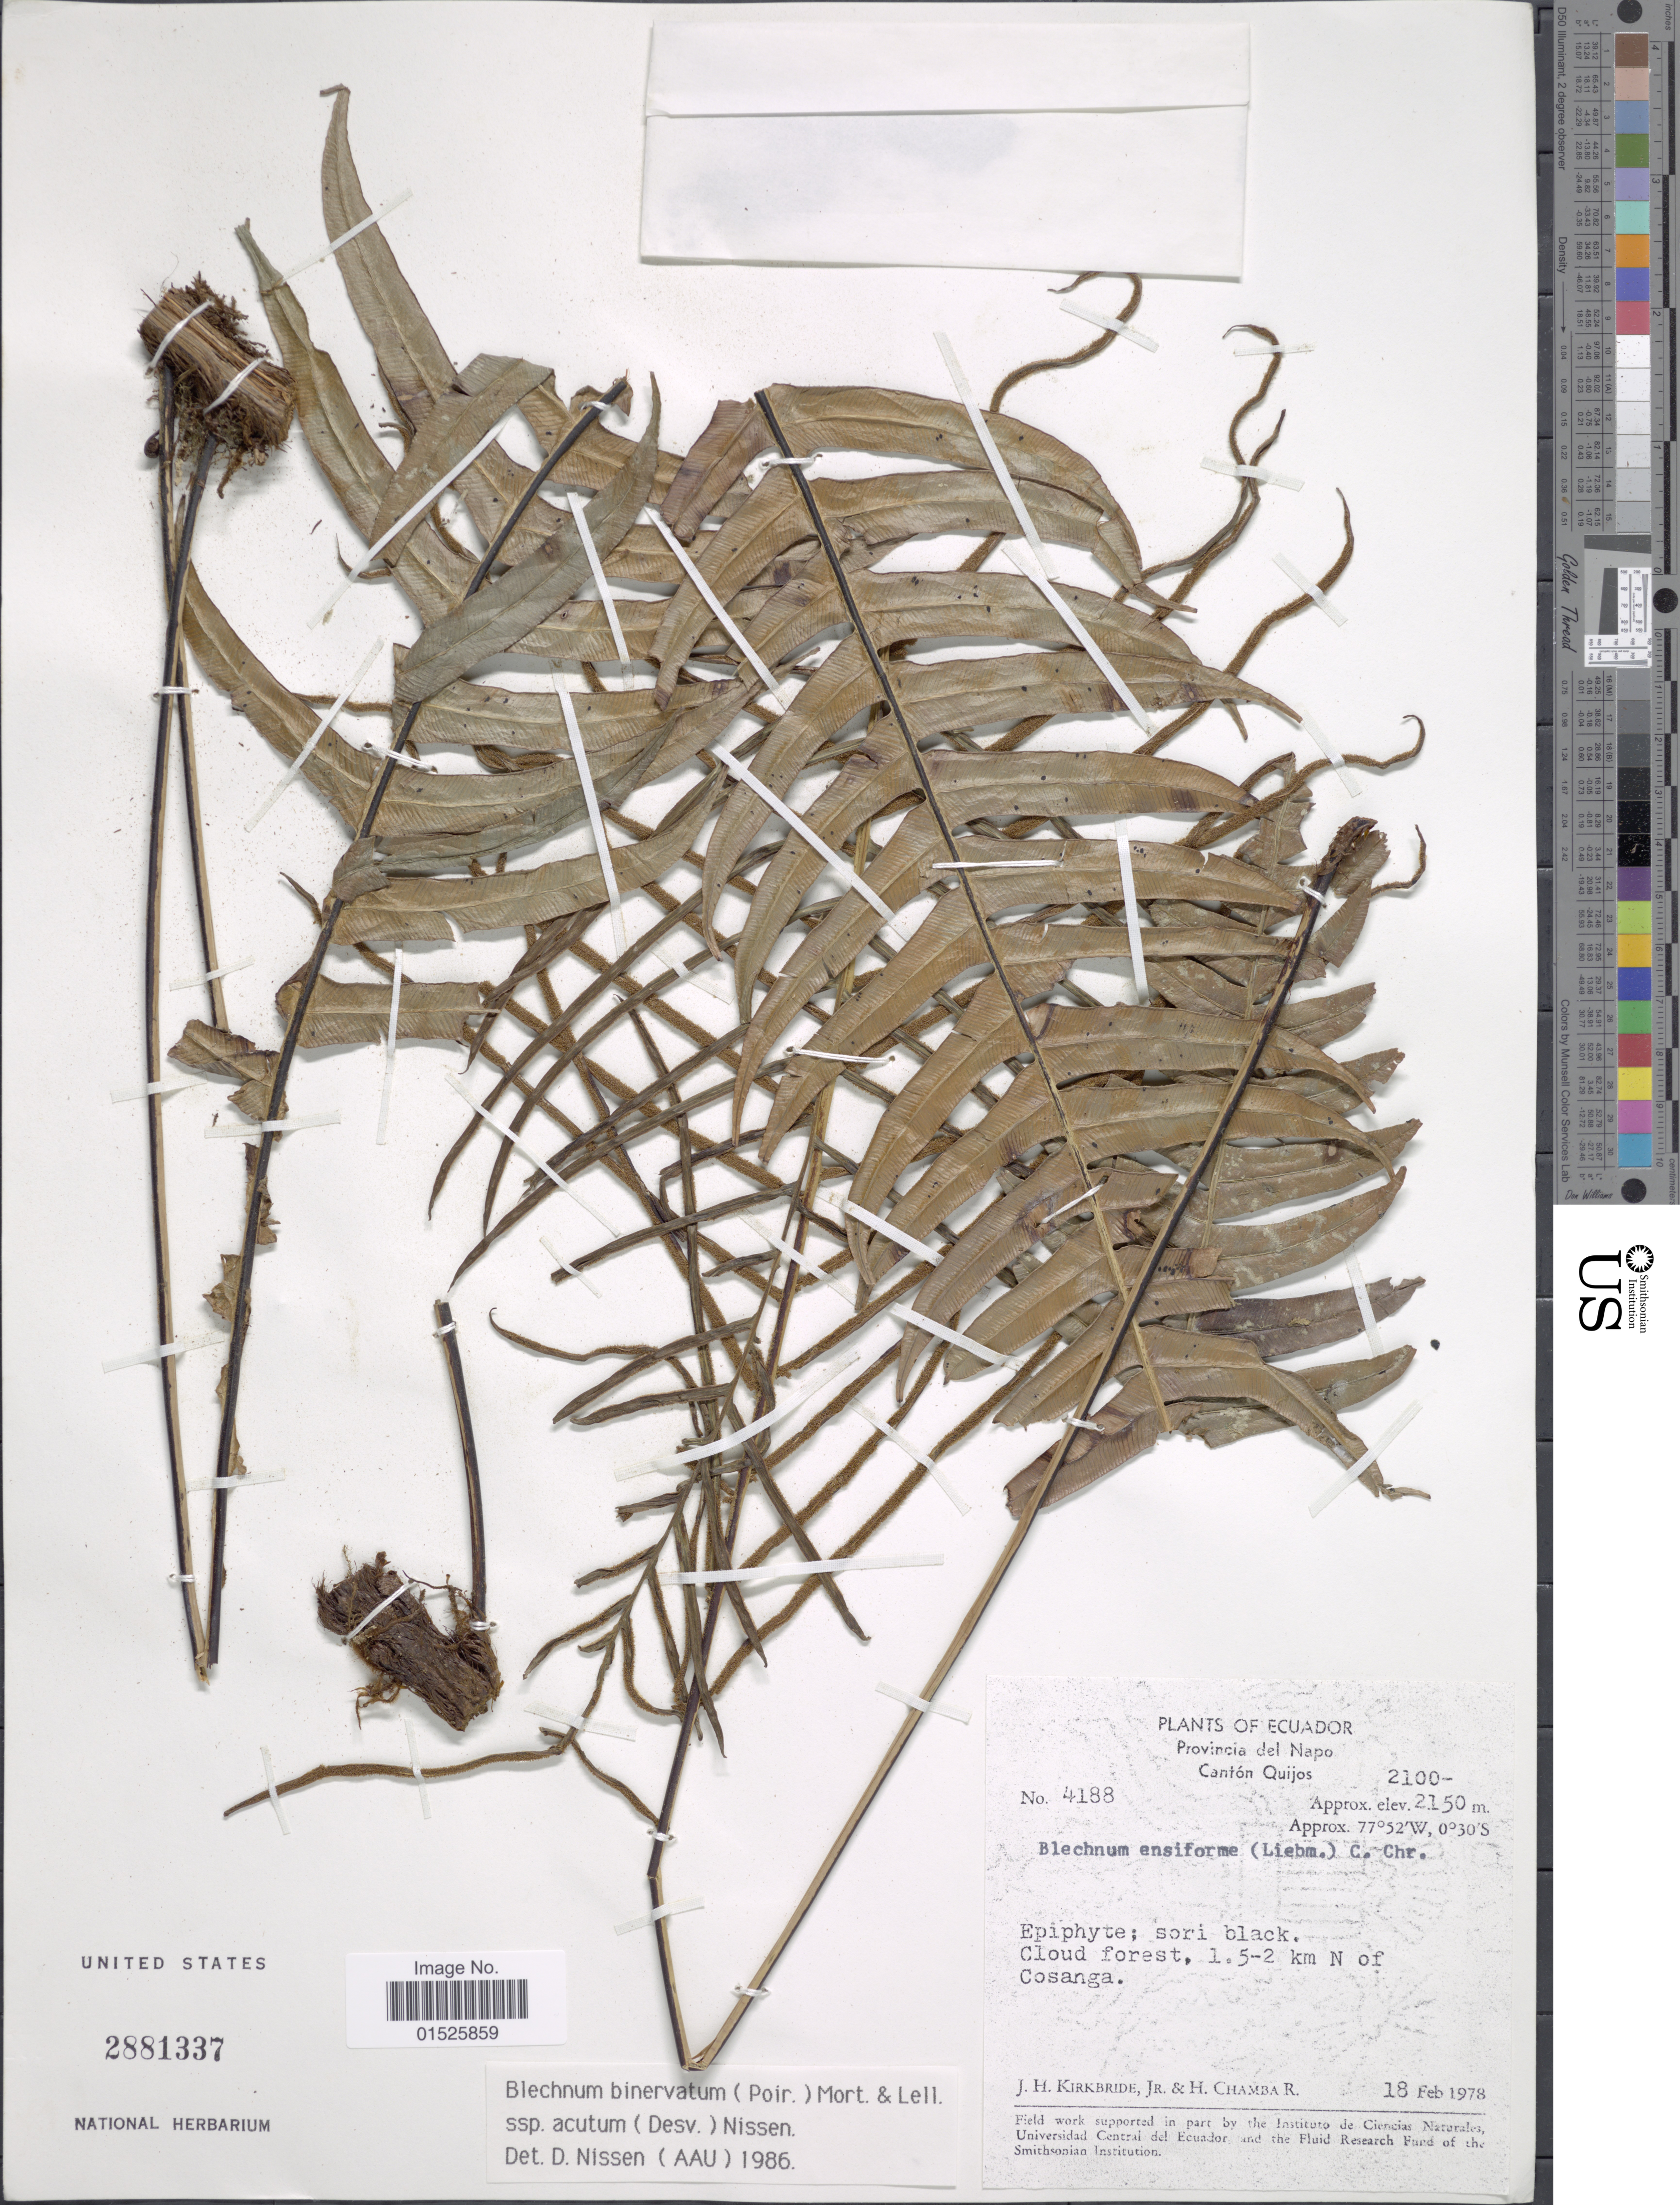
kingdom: Plantae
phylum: Tracheophyta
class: Polypodiopsida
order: Polypodiales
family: Blechnaceae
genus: Blechnum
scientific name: Blechnum ensiforme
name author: (Liebm.) C. Chr.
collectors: J. H. Kirkbride & H. Chamba-R.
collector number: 4188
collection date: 1978-02-18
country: Ecuador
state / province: Napo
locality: Cantón Quijos. 1.5-2 km N of Cosanga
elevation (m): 2100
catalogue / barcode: US 2881337